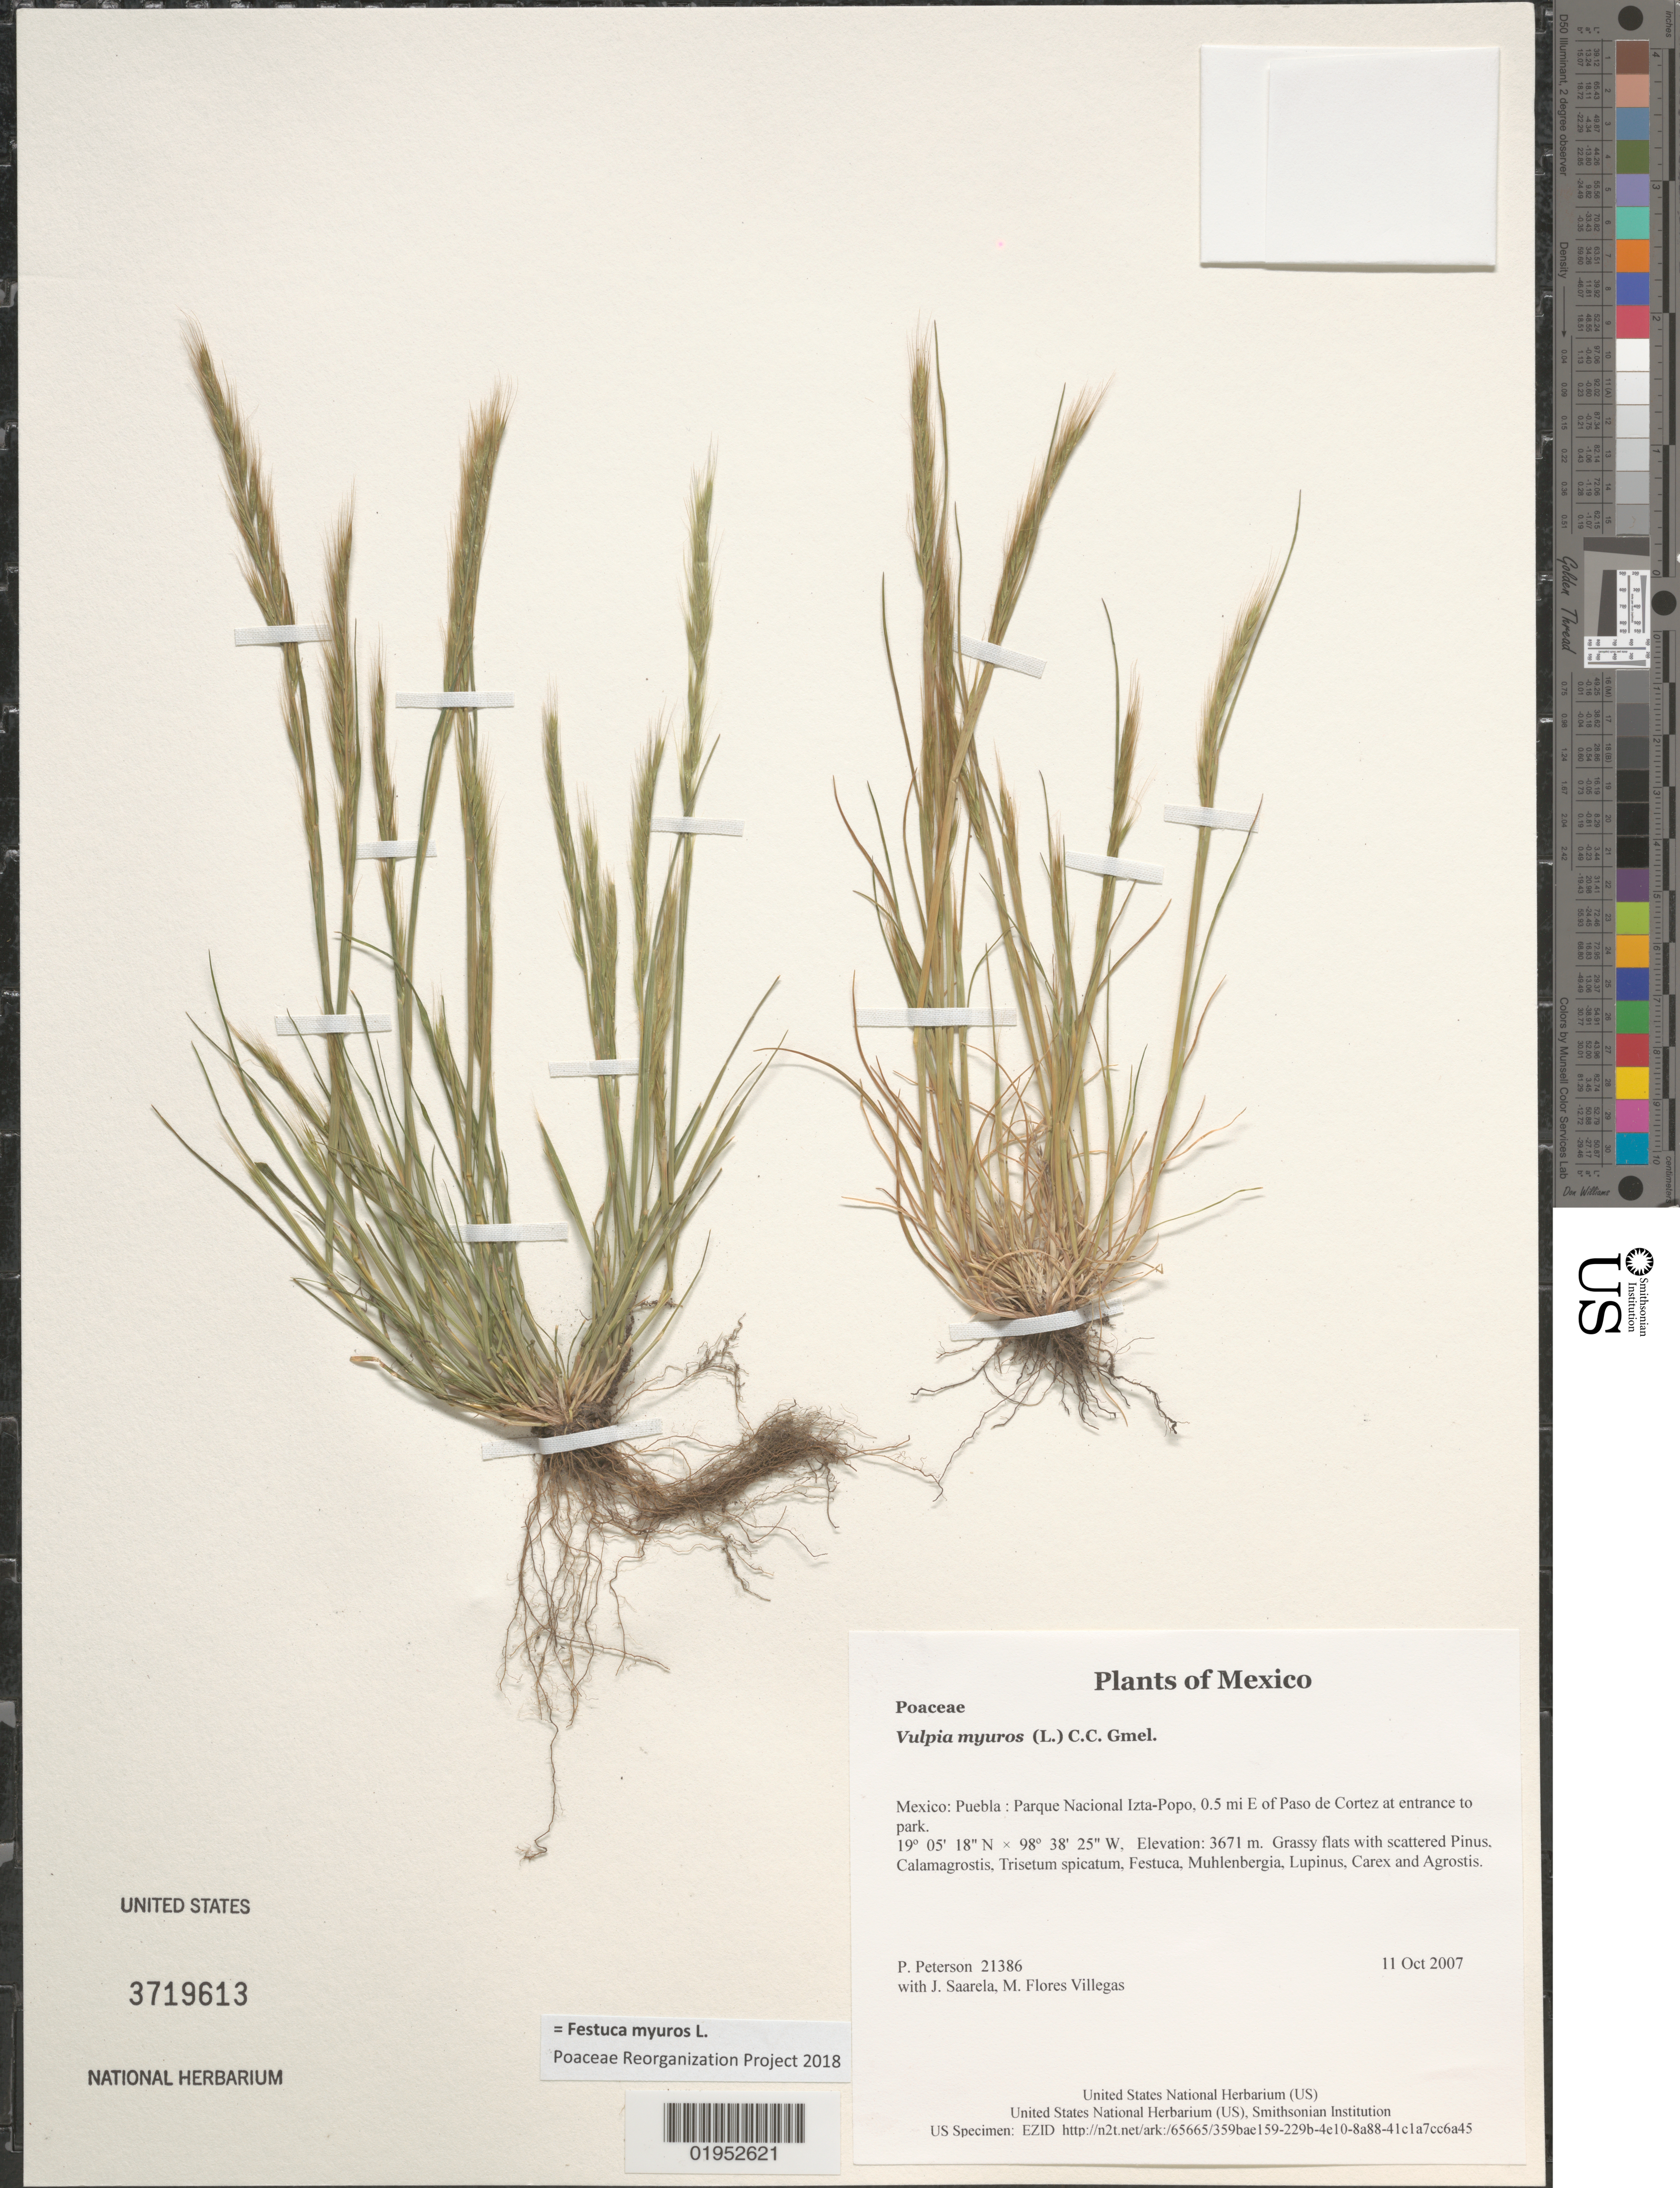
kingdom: Plantae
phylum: Tracheophyta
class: Liliopsida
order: Poales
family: Poaceae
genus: Festuca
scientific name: Festuca myuros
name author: L.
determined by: Poaceae Reorganization Project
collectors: P. M. Peterson, J. Saarela & M. Flores Villegas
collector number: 21386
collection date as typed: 11 Oct 2007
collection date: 2007-10-11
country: Mexico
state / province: Puebla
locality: Parque Nacional Izta-Popo, 0.5 mi E of Paso de Cortez at entrance to park.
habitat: Grassy flats with scattered Pinus, Calamagrostis, Trisetum spicatum, Festuca, Muhlenbergia, Lupinus, Carex and Agrostis.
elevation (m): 3671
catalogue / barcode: US 3719613